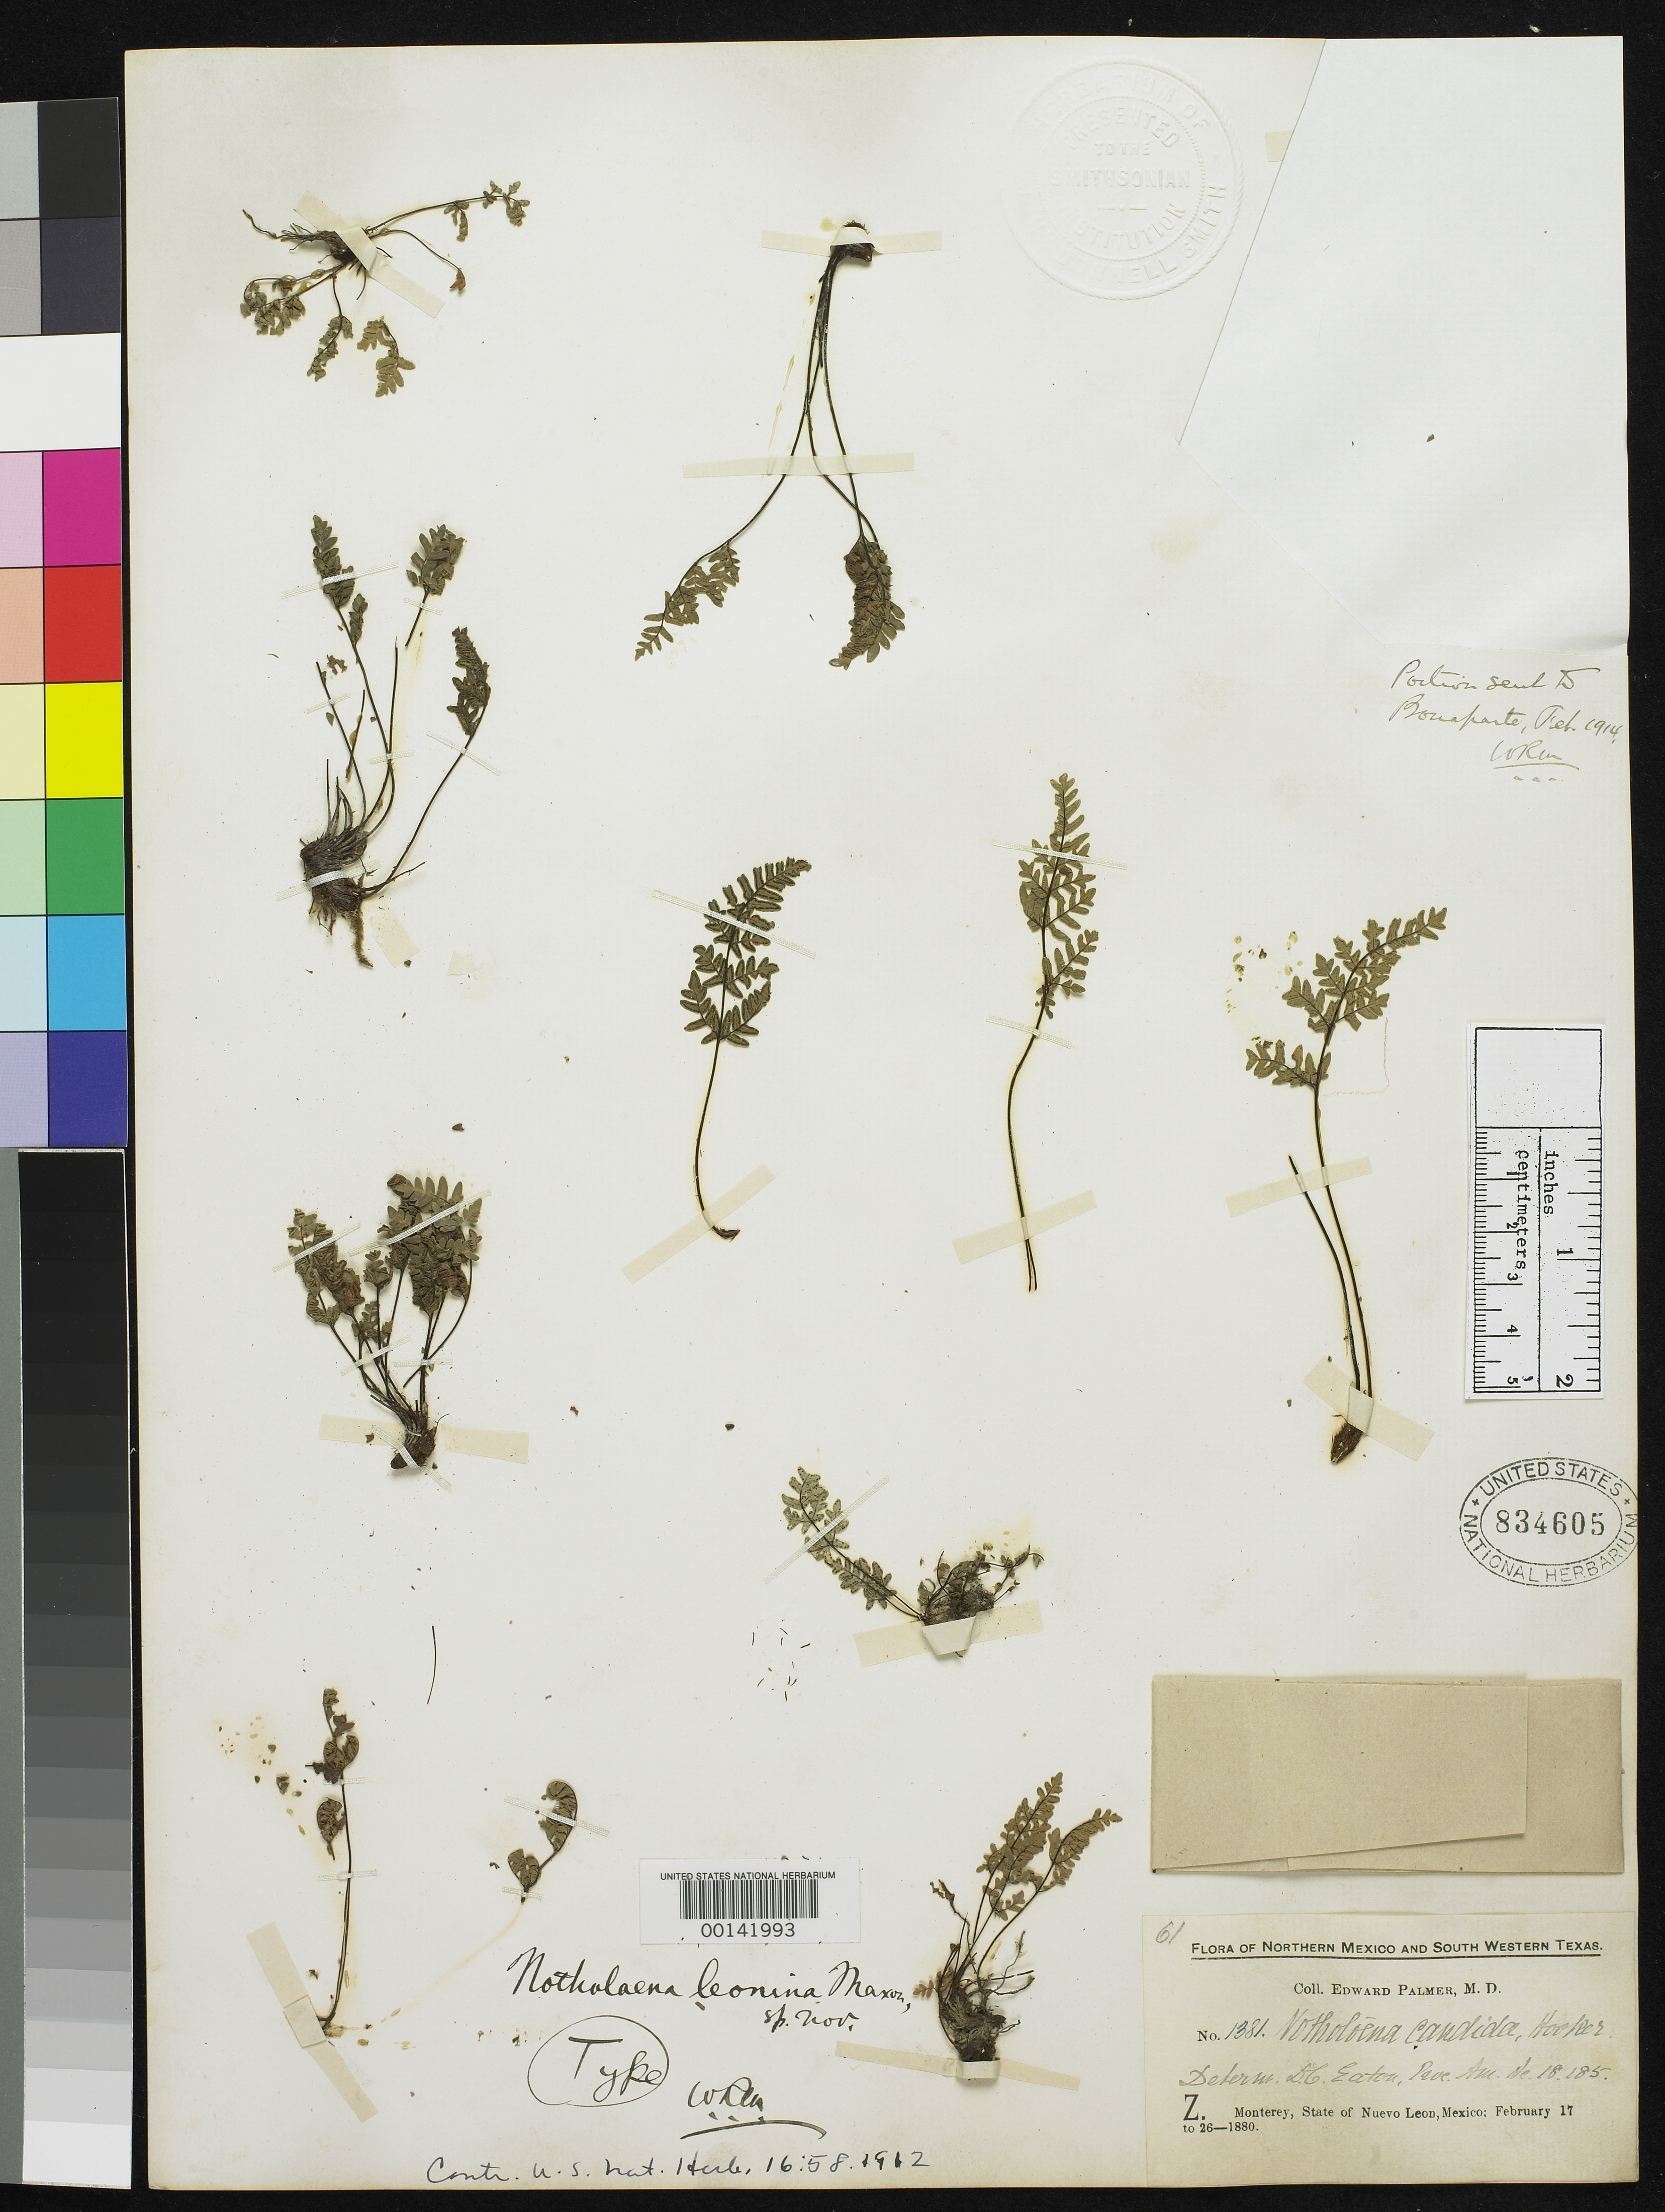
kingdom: Plantae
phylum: Tracheophyta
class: Polypodiopsida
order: Polypodiales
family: Pteridaceae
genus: Notholaena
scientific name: Notholaena leonina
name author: Maxon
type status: Holotype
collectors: E. Palmer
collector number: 1381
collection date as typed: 1880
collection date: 1880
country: Mexico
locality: E of Monserrat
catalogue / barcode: US 834605